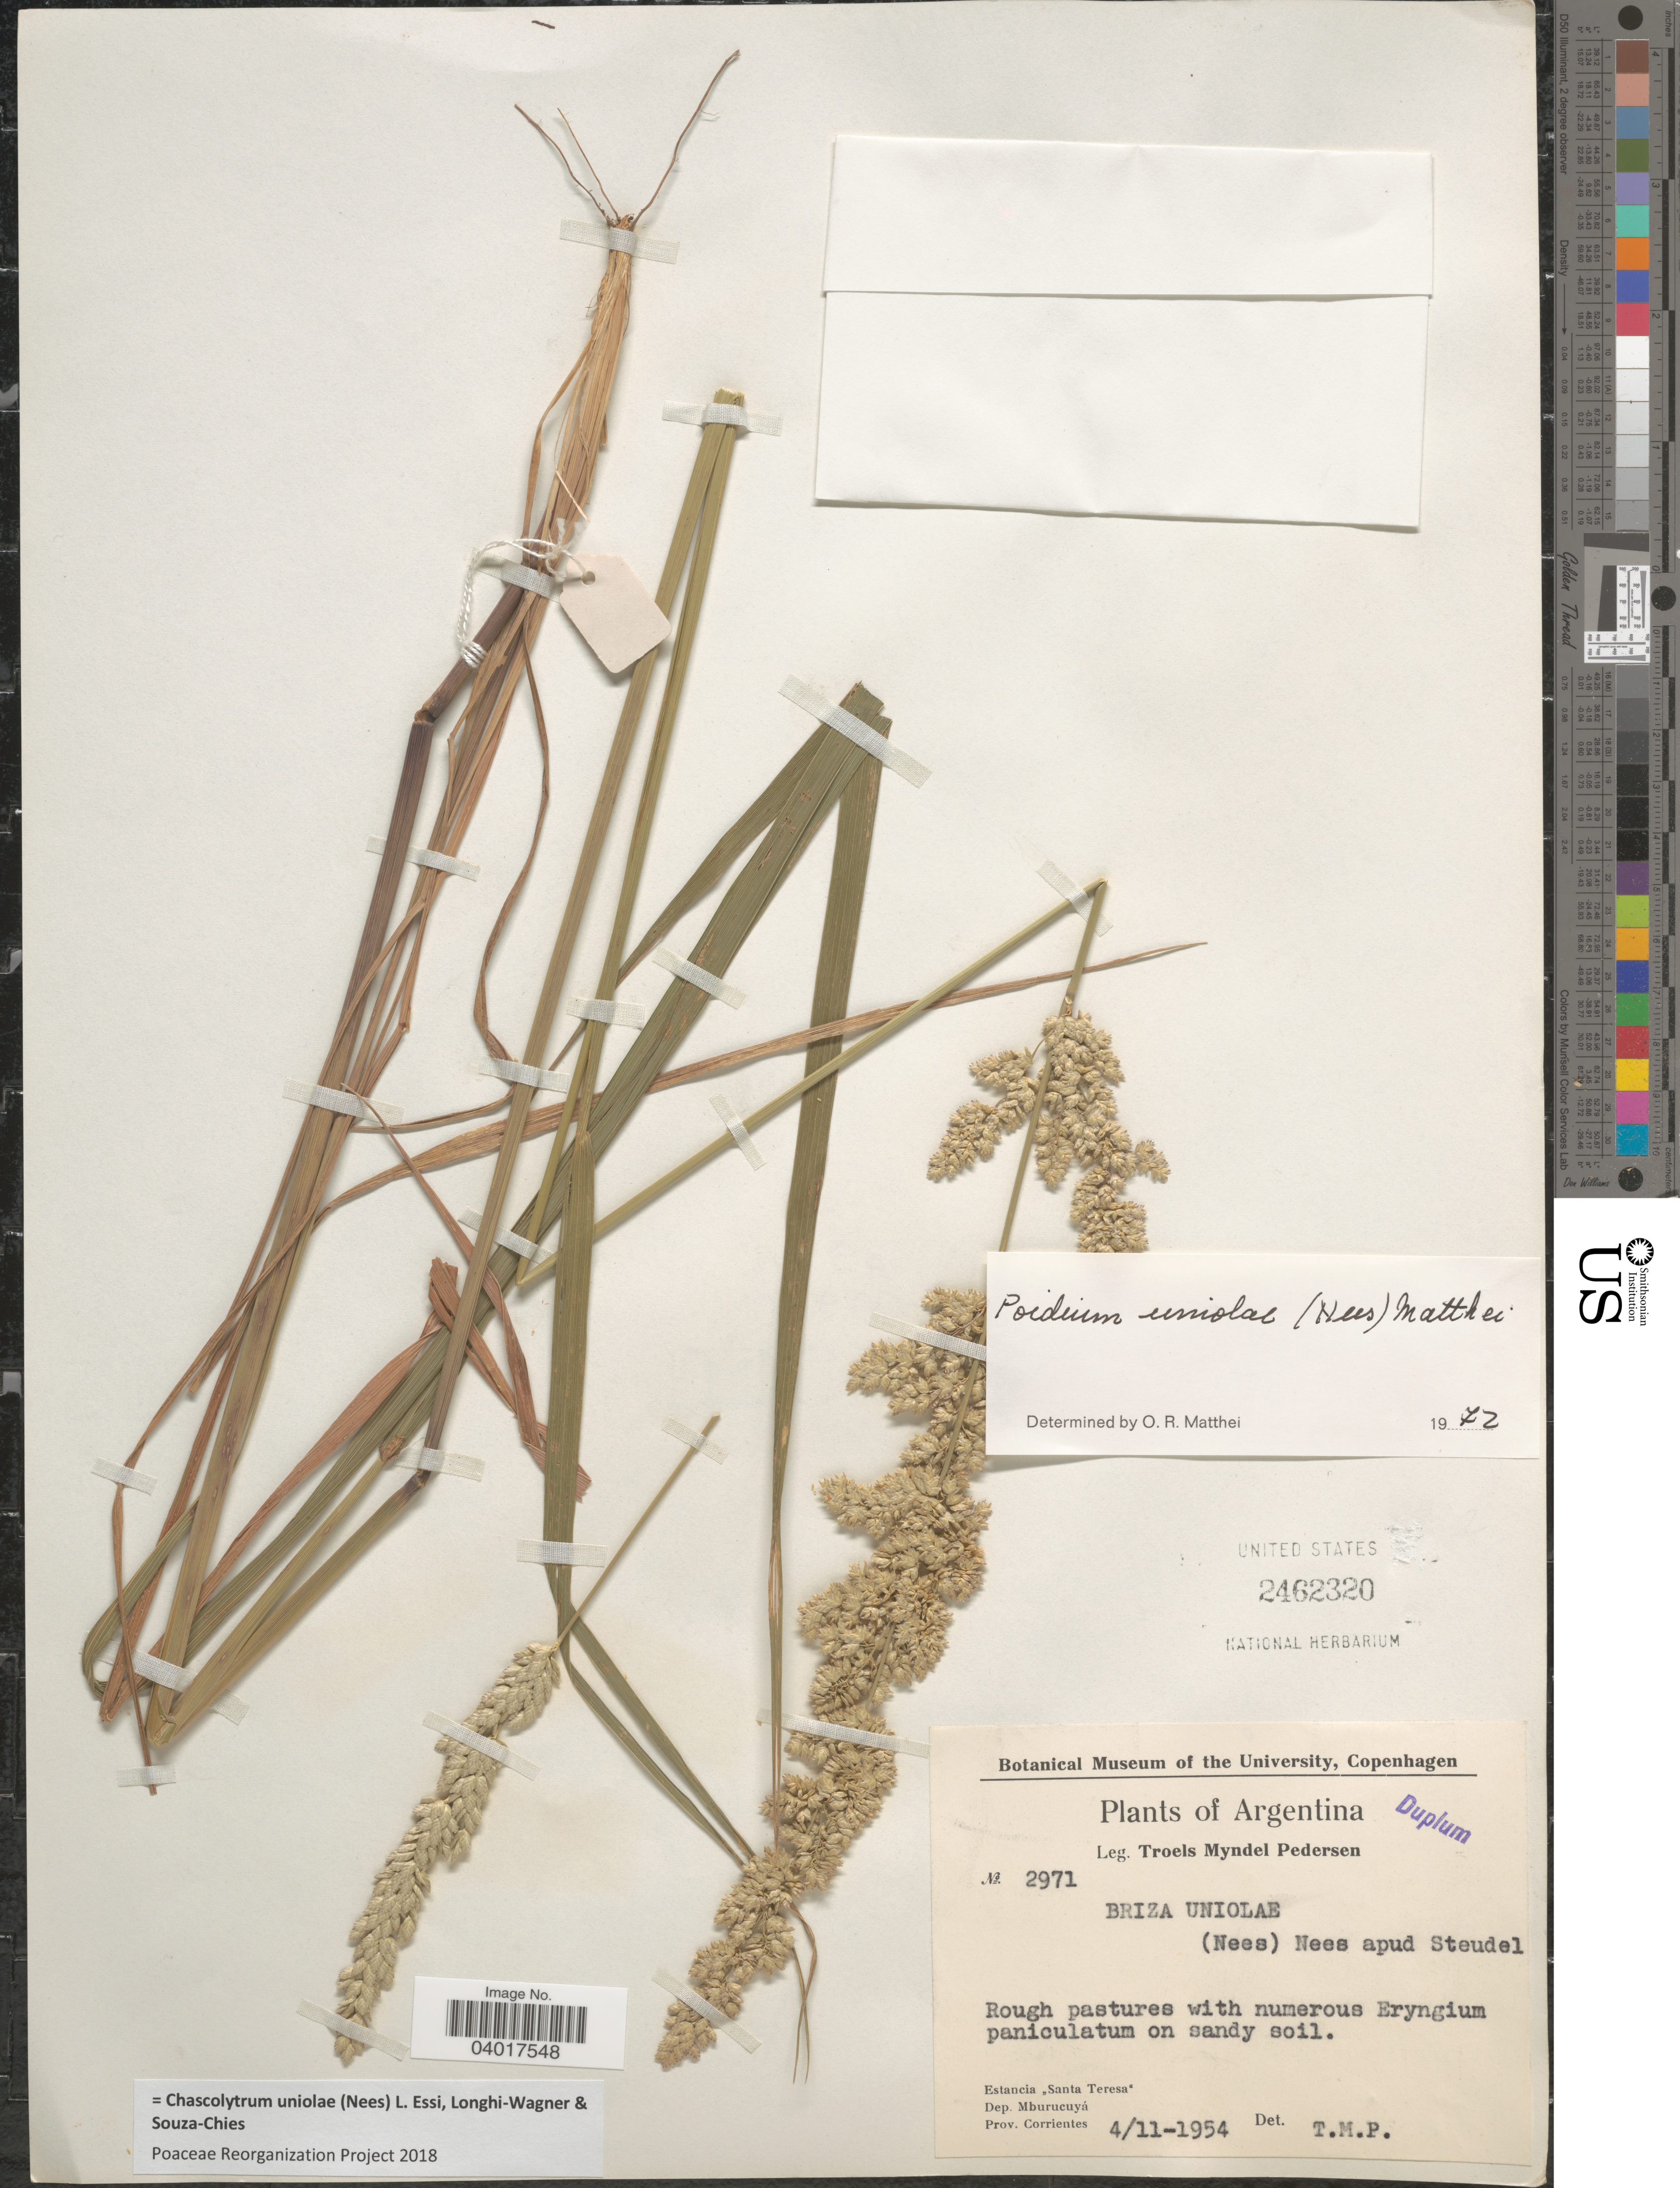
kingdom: Plantae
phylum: Tracheophyta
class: Liliopsida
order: Poales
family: Poaceae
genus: Chascolytrum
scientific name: Chascolytrum uniolae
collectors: T. Pederson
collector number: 2971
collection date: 1954-11-04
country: Argentina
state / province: Corrientes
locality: Estancia "Santa Teresa". Dep. Mburucuyá.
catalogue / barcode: US 2462320